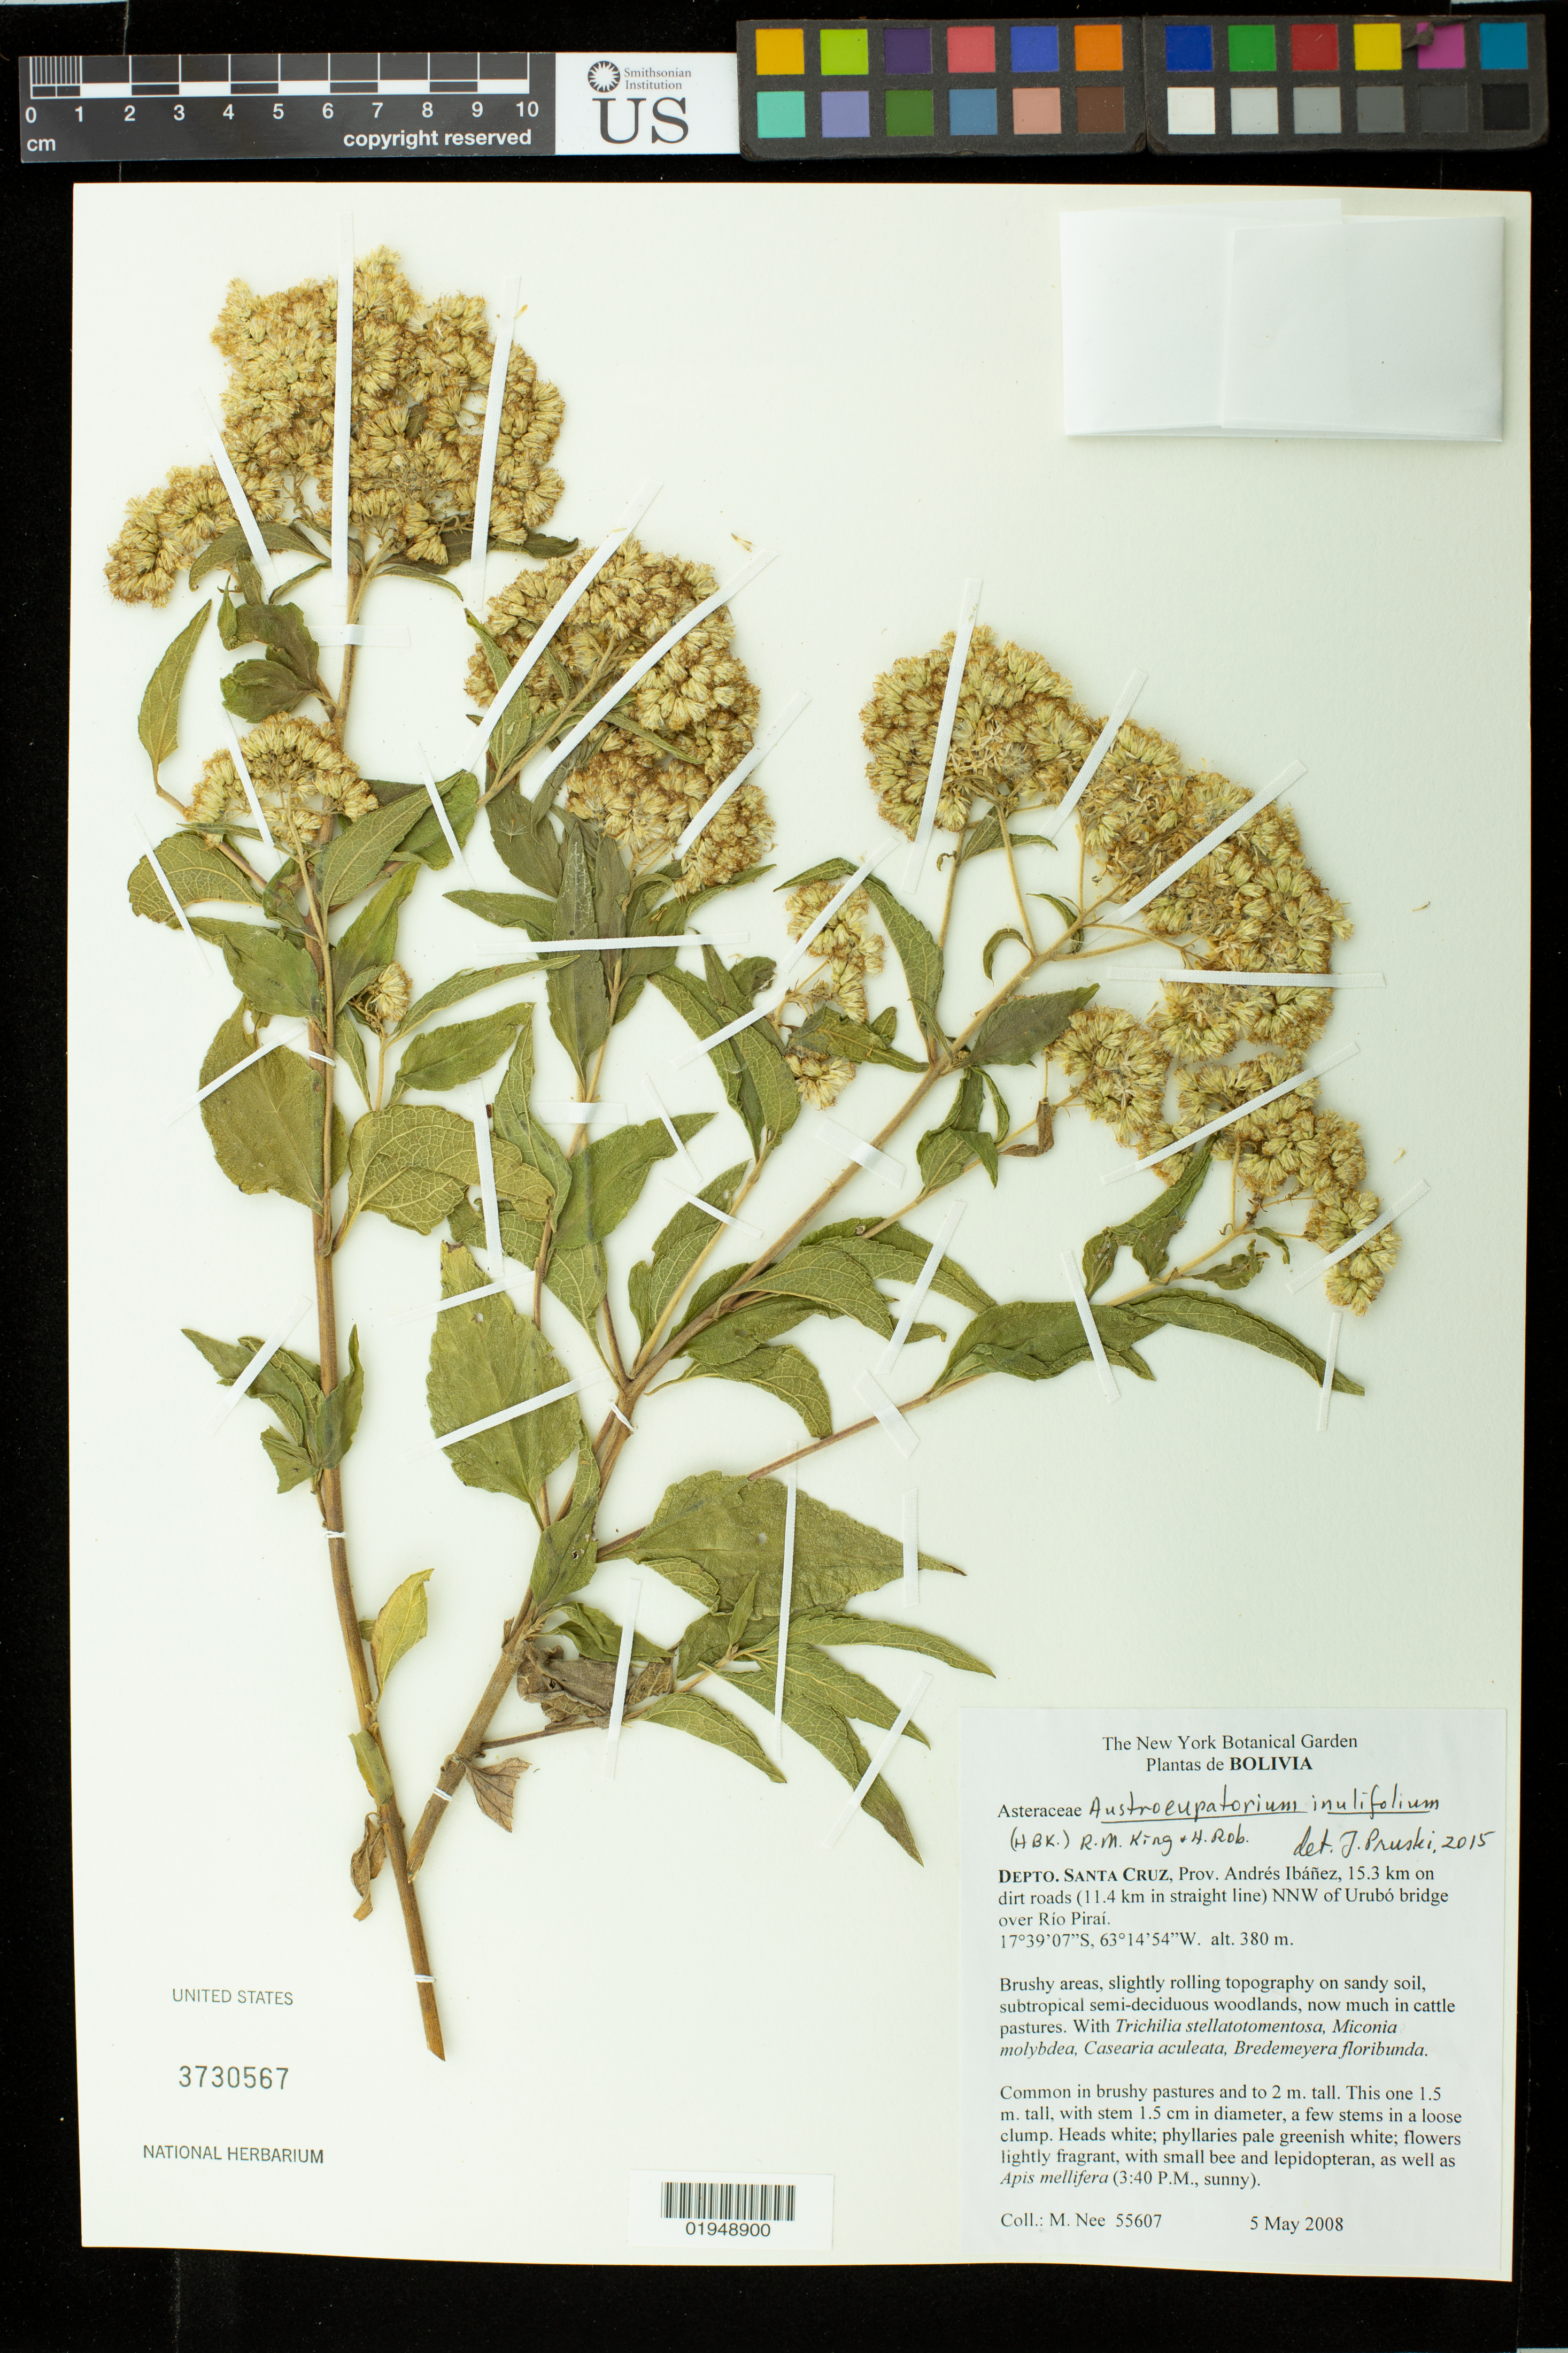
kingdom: Plantae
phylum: Tracheophyta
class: Magnoliopsida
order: Asterales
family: Asteraceae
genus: Austroeupatorium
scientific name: Austroeupatorium inulaefolium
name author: (Kunth) R.M. King & H. Rob.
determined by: Pruski, J. F.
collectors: M. Nee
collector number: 55607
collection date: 2008-05-20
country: Bolivia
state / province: Santa Cruz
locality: Depto. Santa Cruz, Prov. Andrés Ibáñez, 15.3 km on dirt roads (11.4 km in straight line) NNW of Urubo bridge over Río Piraí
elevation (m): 380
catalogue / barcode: US 3730567